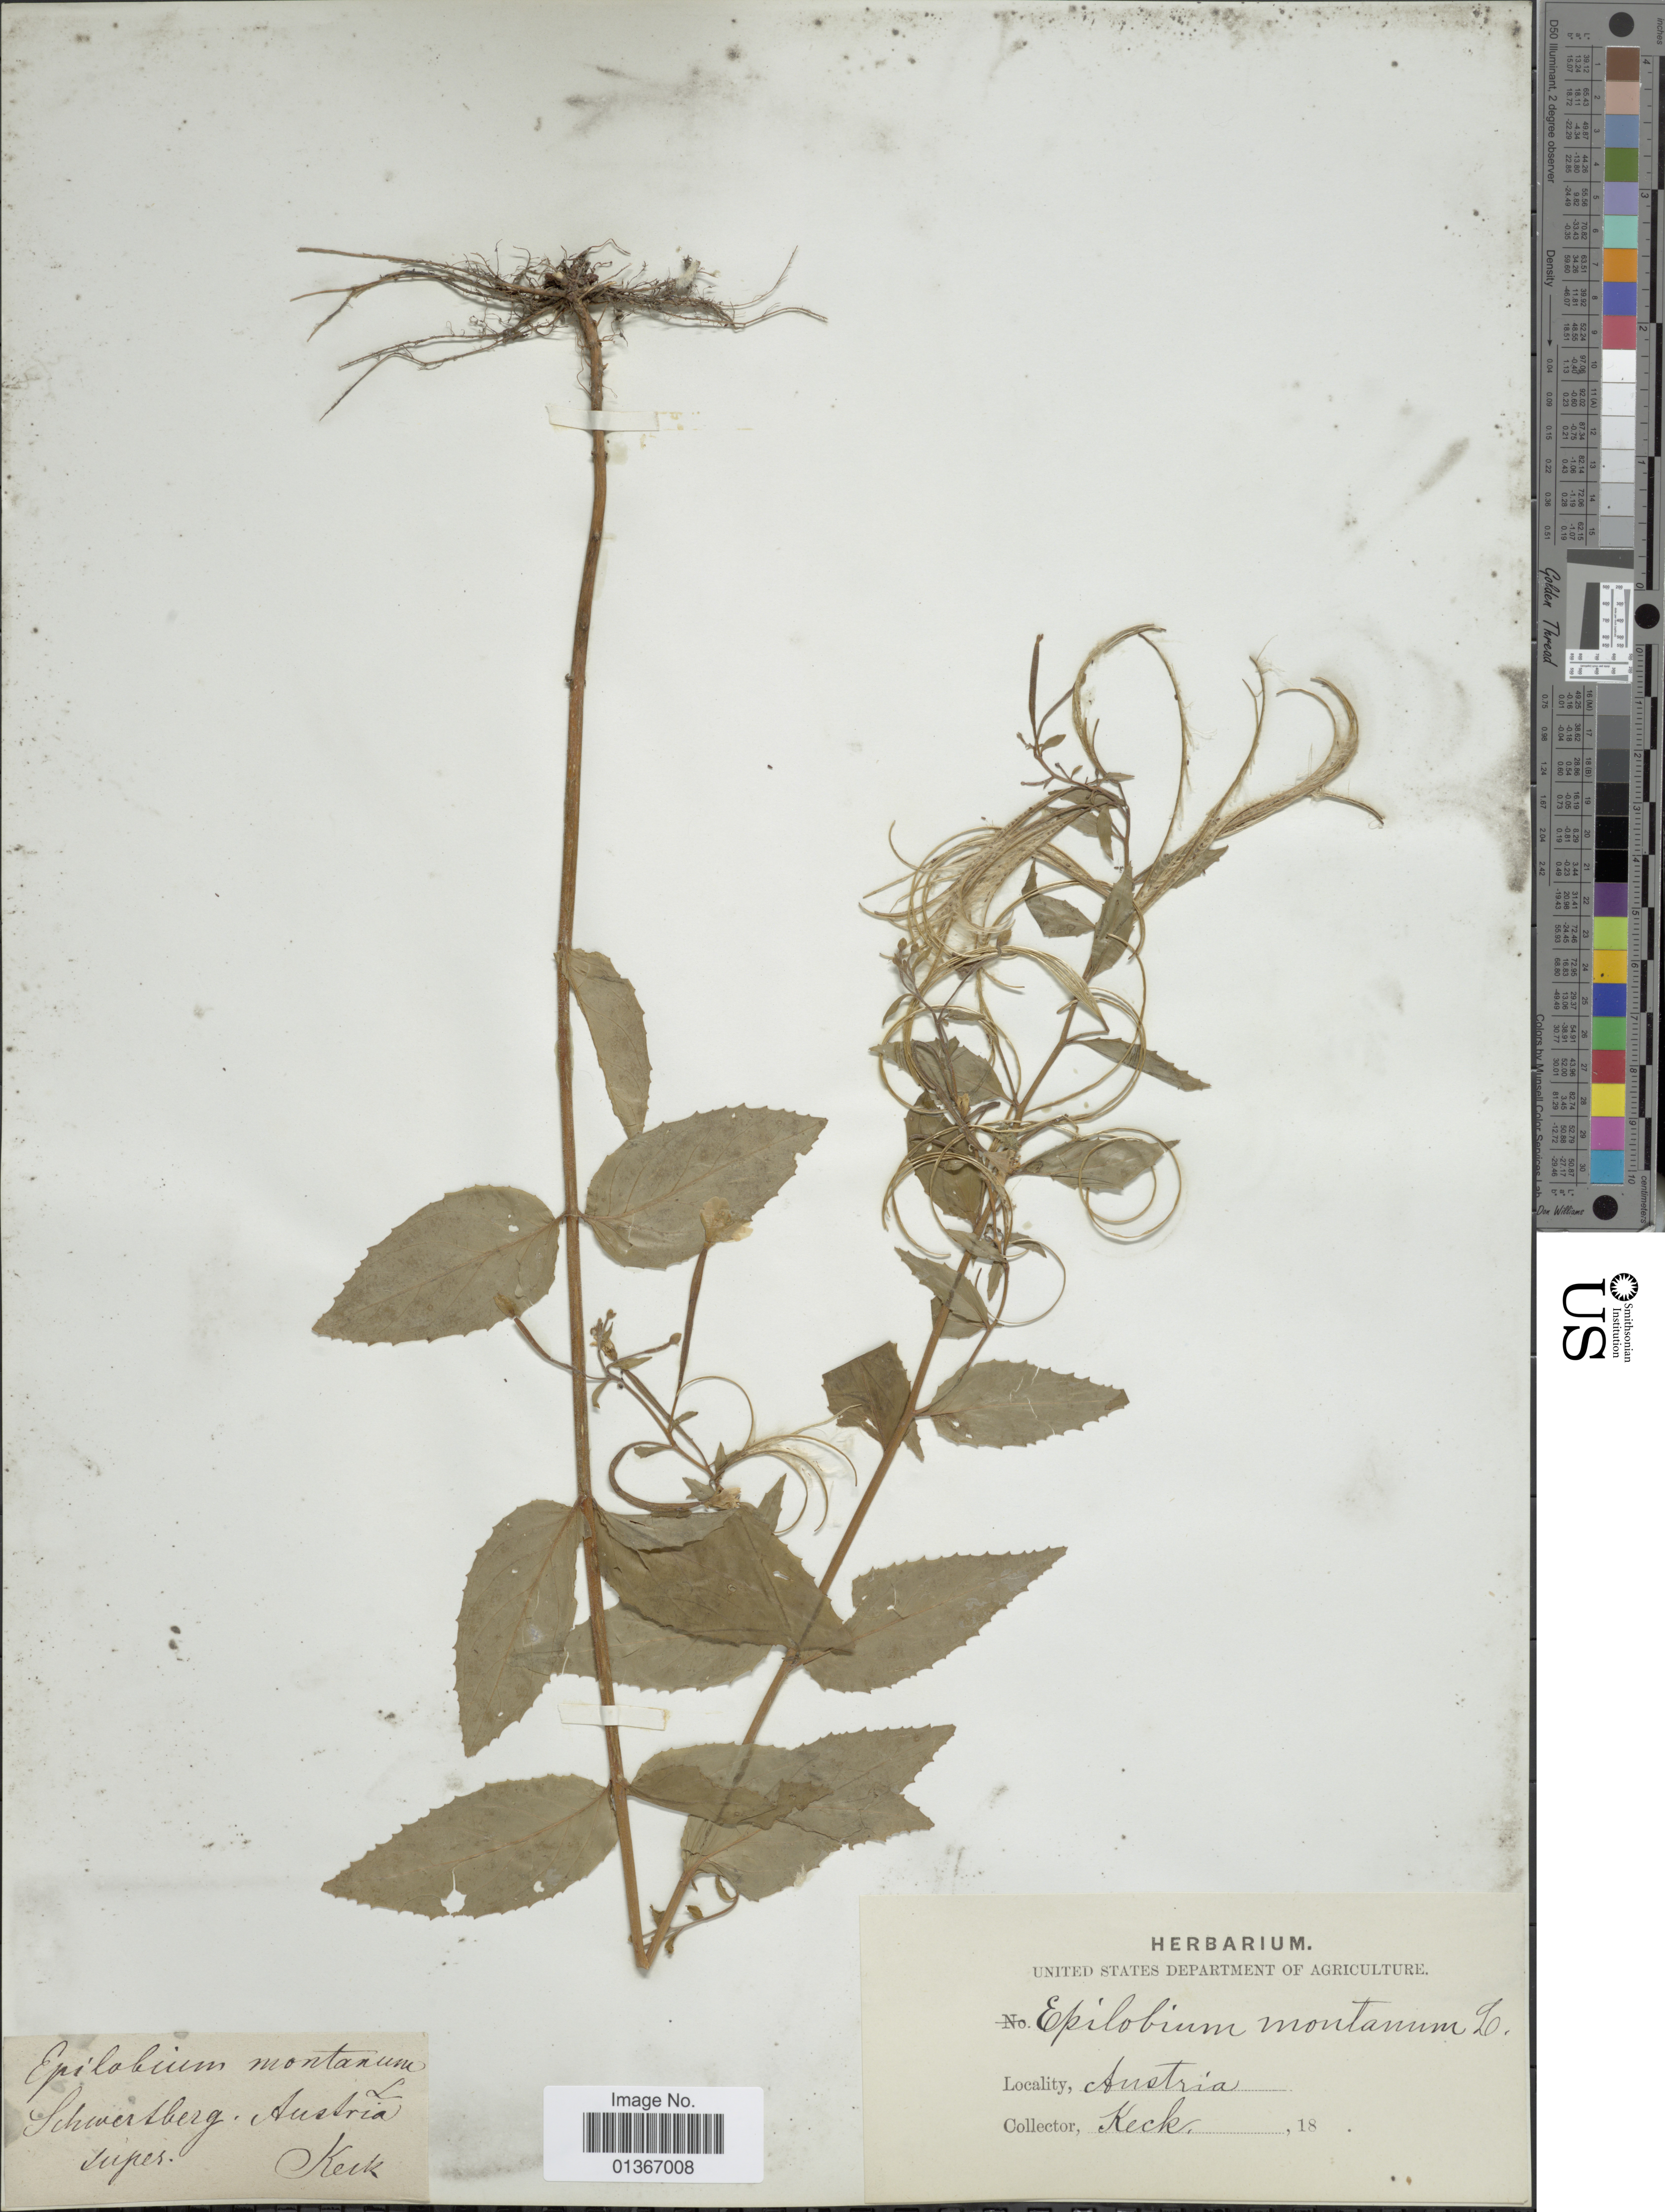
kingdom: Plantae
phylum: Tracheophyta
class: Magnoliopsida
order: Myrtales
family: Onagraceae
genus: Epilobium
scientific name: Epilobium montanum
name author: L.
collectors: -- Keck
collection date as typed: Transcribed d/m/y: //18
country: Austria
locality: Schwertberg. [interpreted]